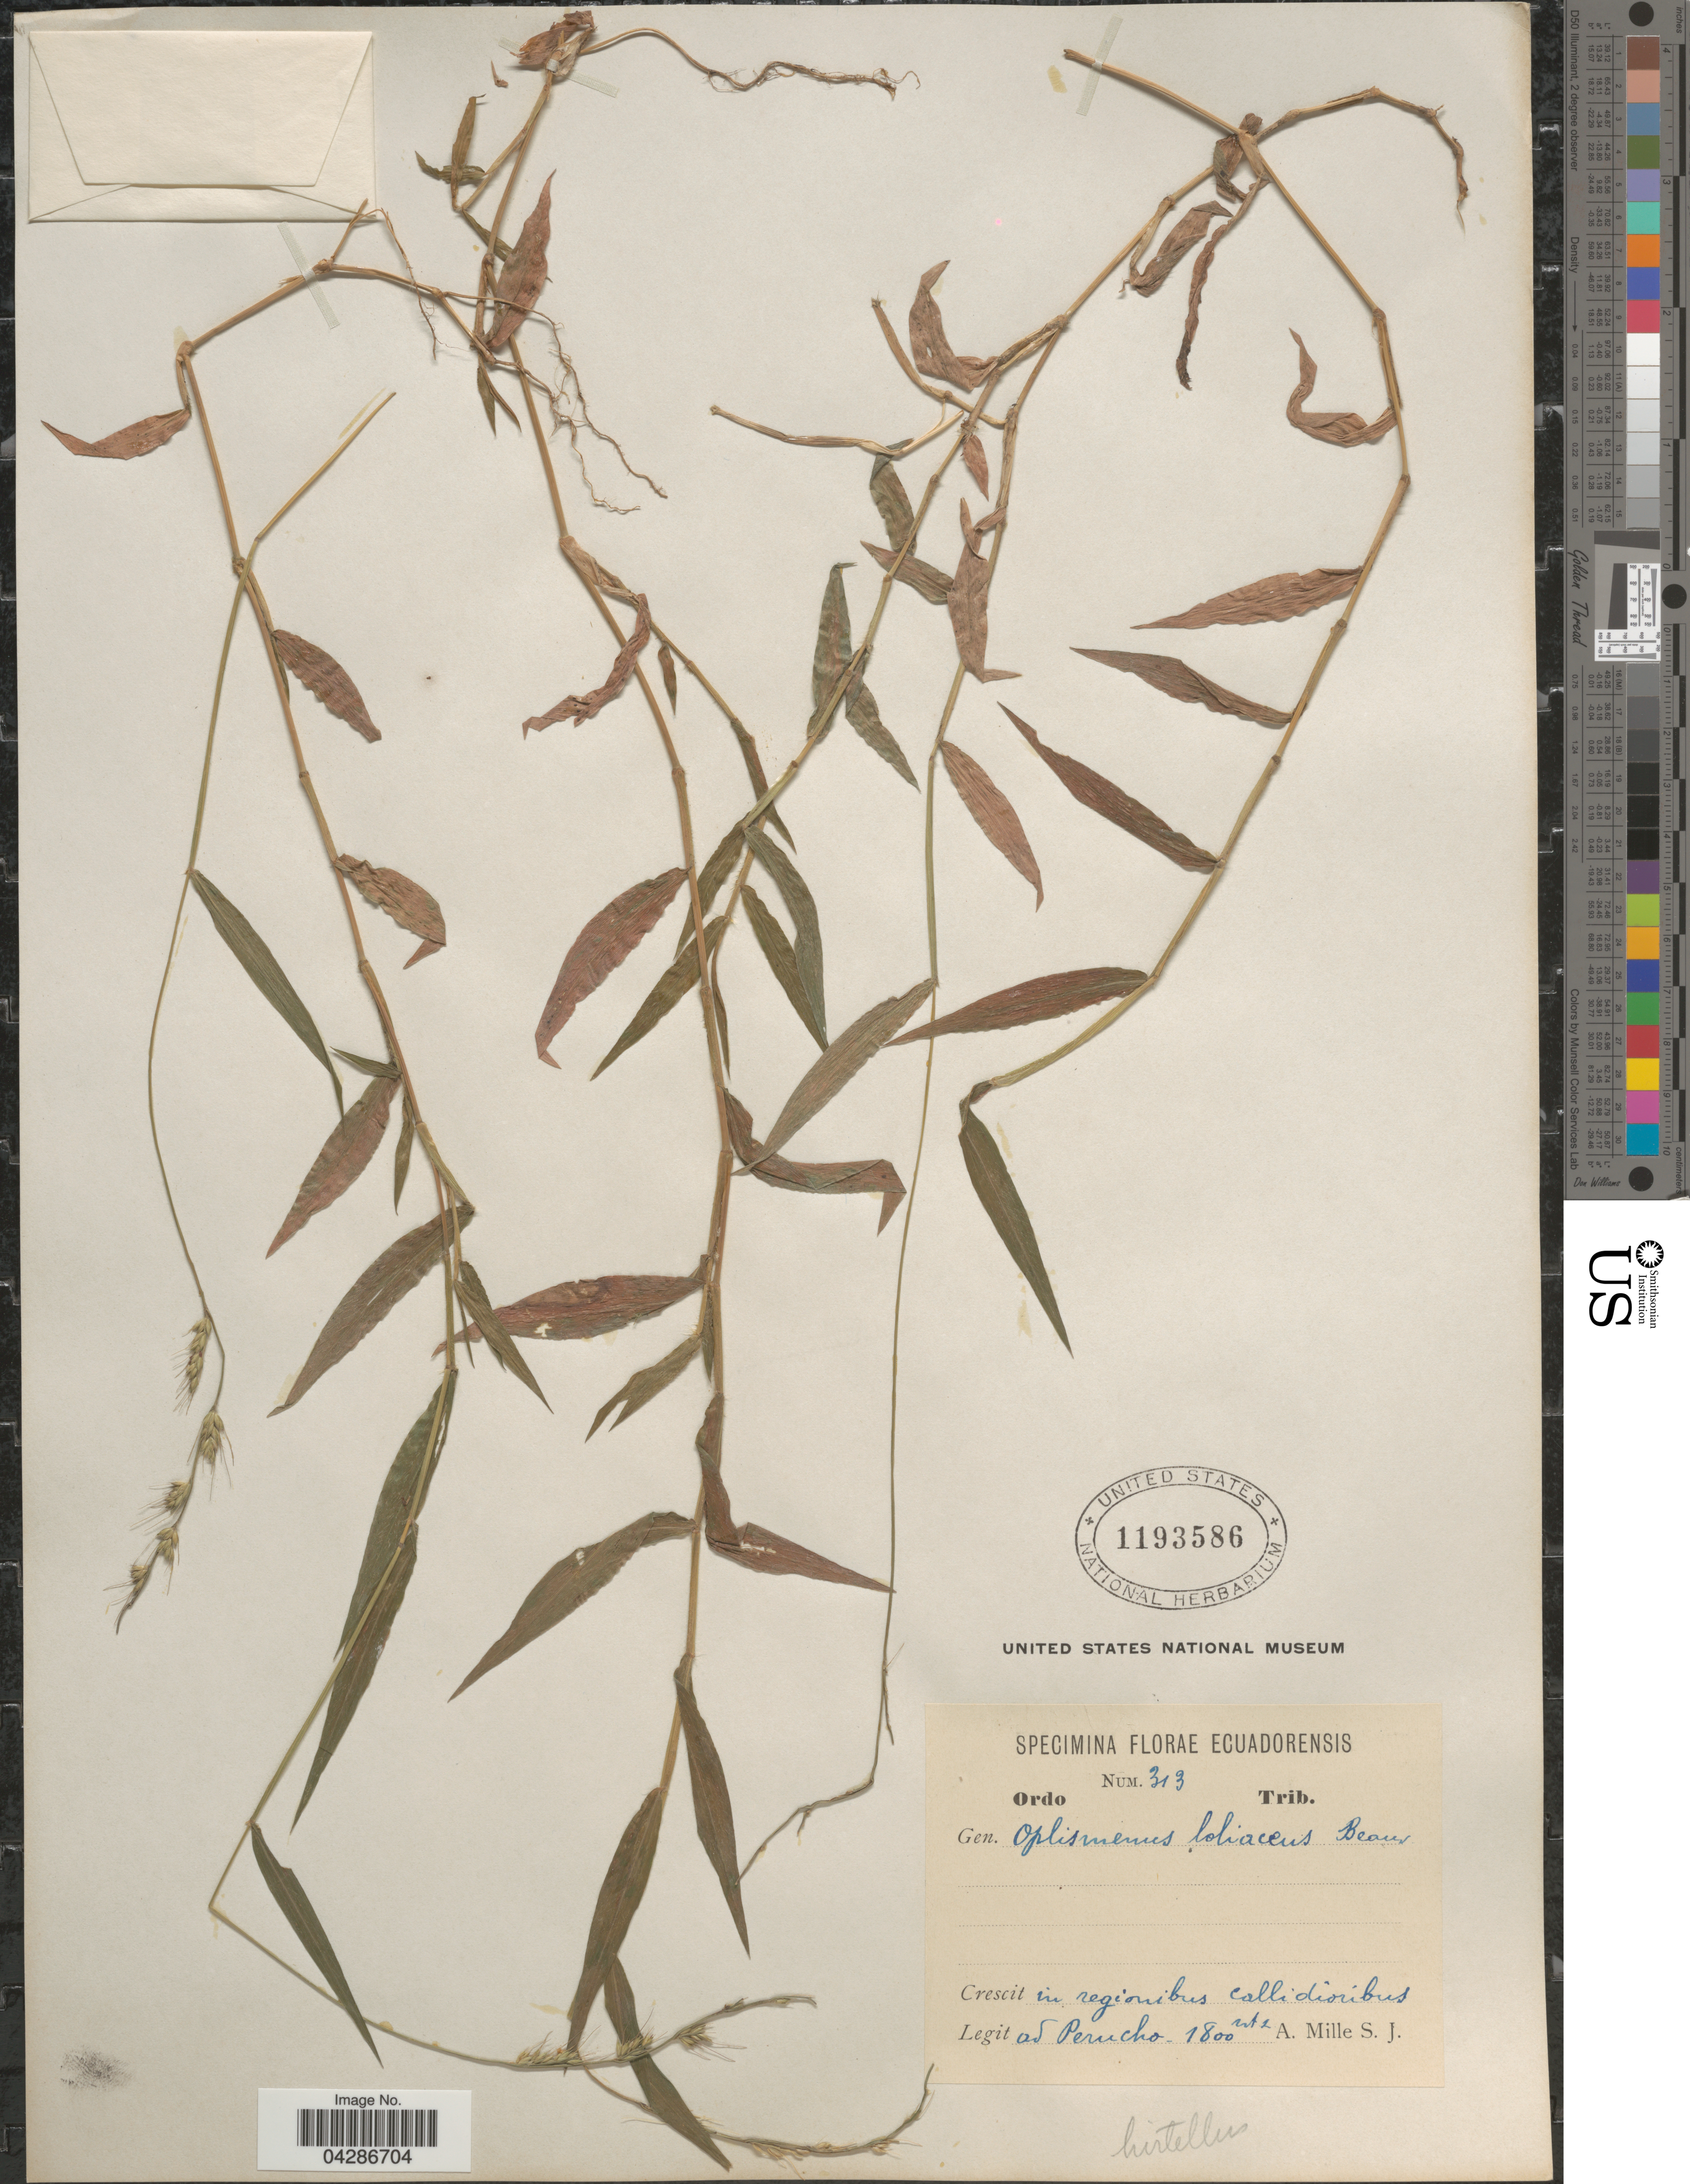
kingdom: Plantae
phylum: Tracheophyta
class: Liliopsida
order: Poales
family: Poaceae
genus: Oplismenus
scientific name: Oplismenus hirtellus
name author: (L.) P. Beauv.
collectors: A. Mille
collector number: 313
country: Ecuador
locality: Ad Perucho.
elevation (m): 1800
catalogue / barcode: US 1193586